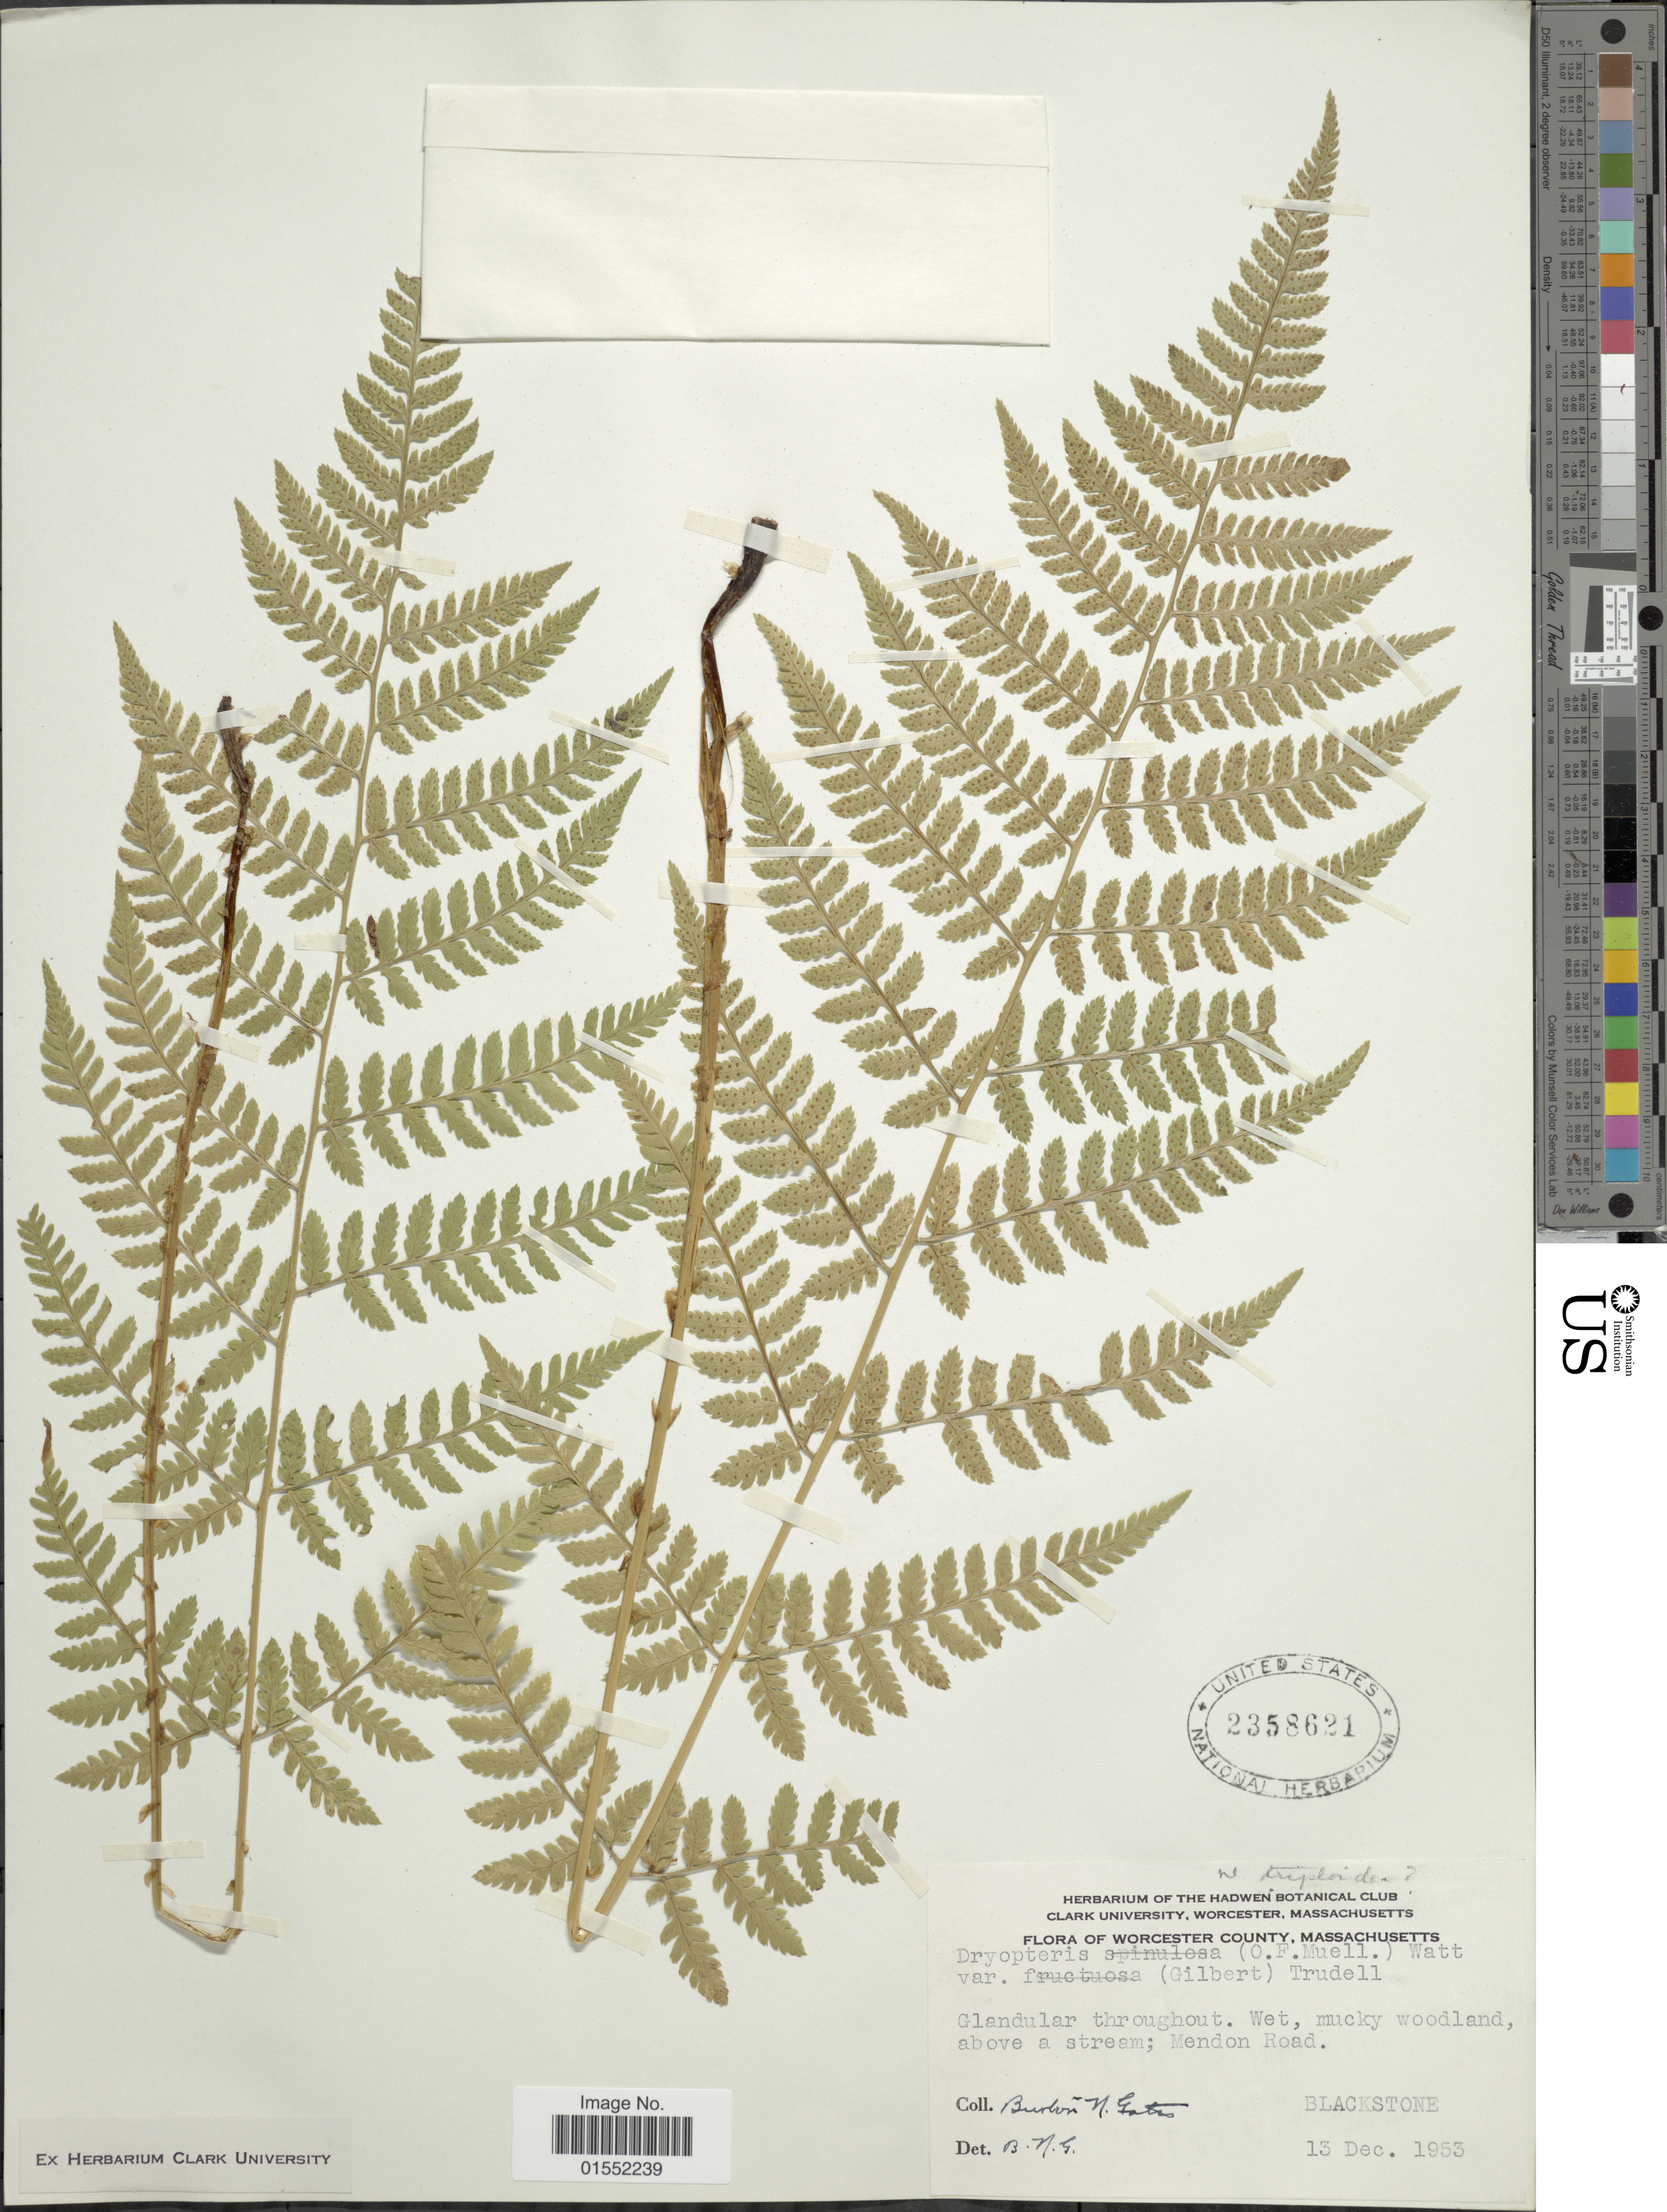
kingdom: Plantae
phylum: Tracheophyta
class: Polypodiopsida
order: Polypodiales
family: Dryopteridaceae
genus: Dryopteris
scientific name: Dryopteris x triploidea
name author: Wherry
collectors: B. N. Gates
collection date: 1953-12-13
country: United States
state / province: Massachusetts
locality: Worcester County, Glandular throughout. Wet, mucky woodland, above a stream; Mendon Road, Blackstone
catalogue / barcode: US 2358621